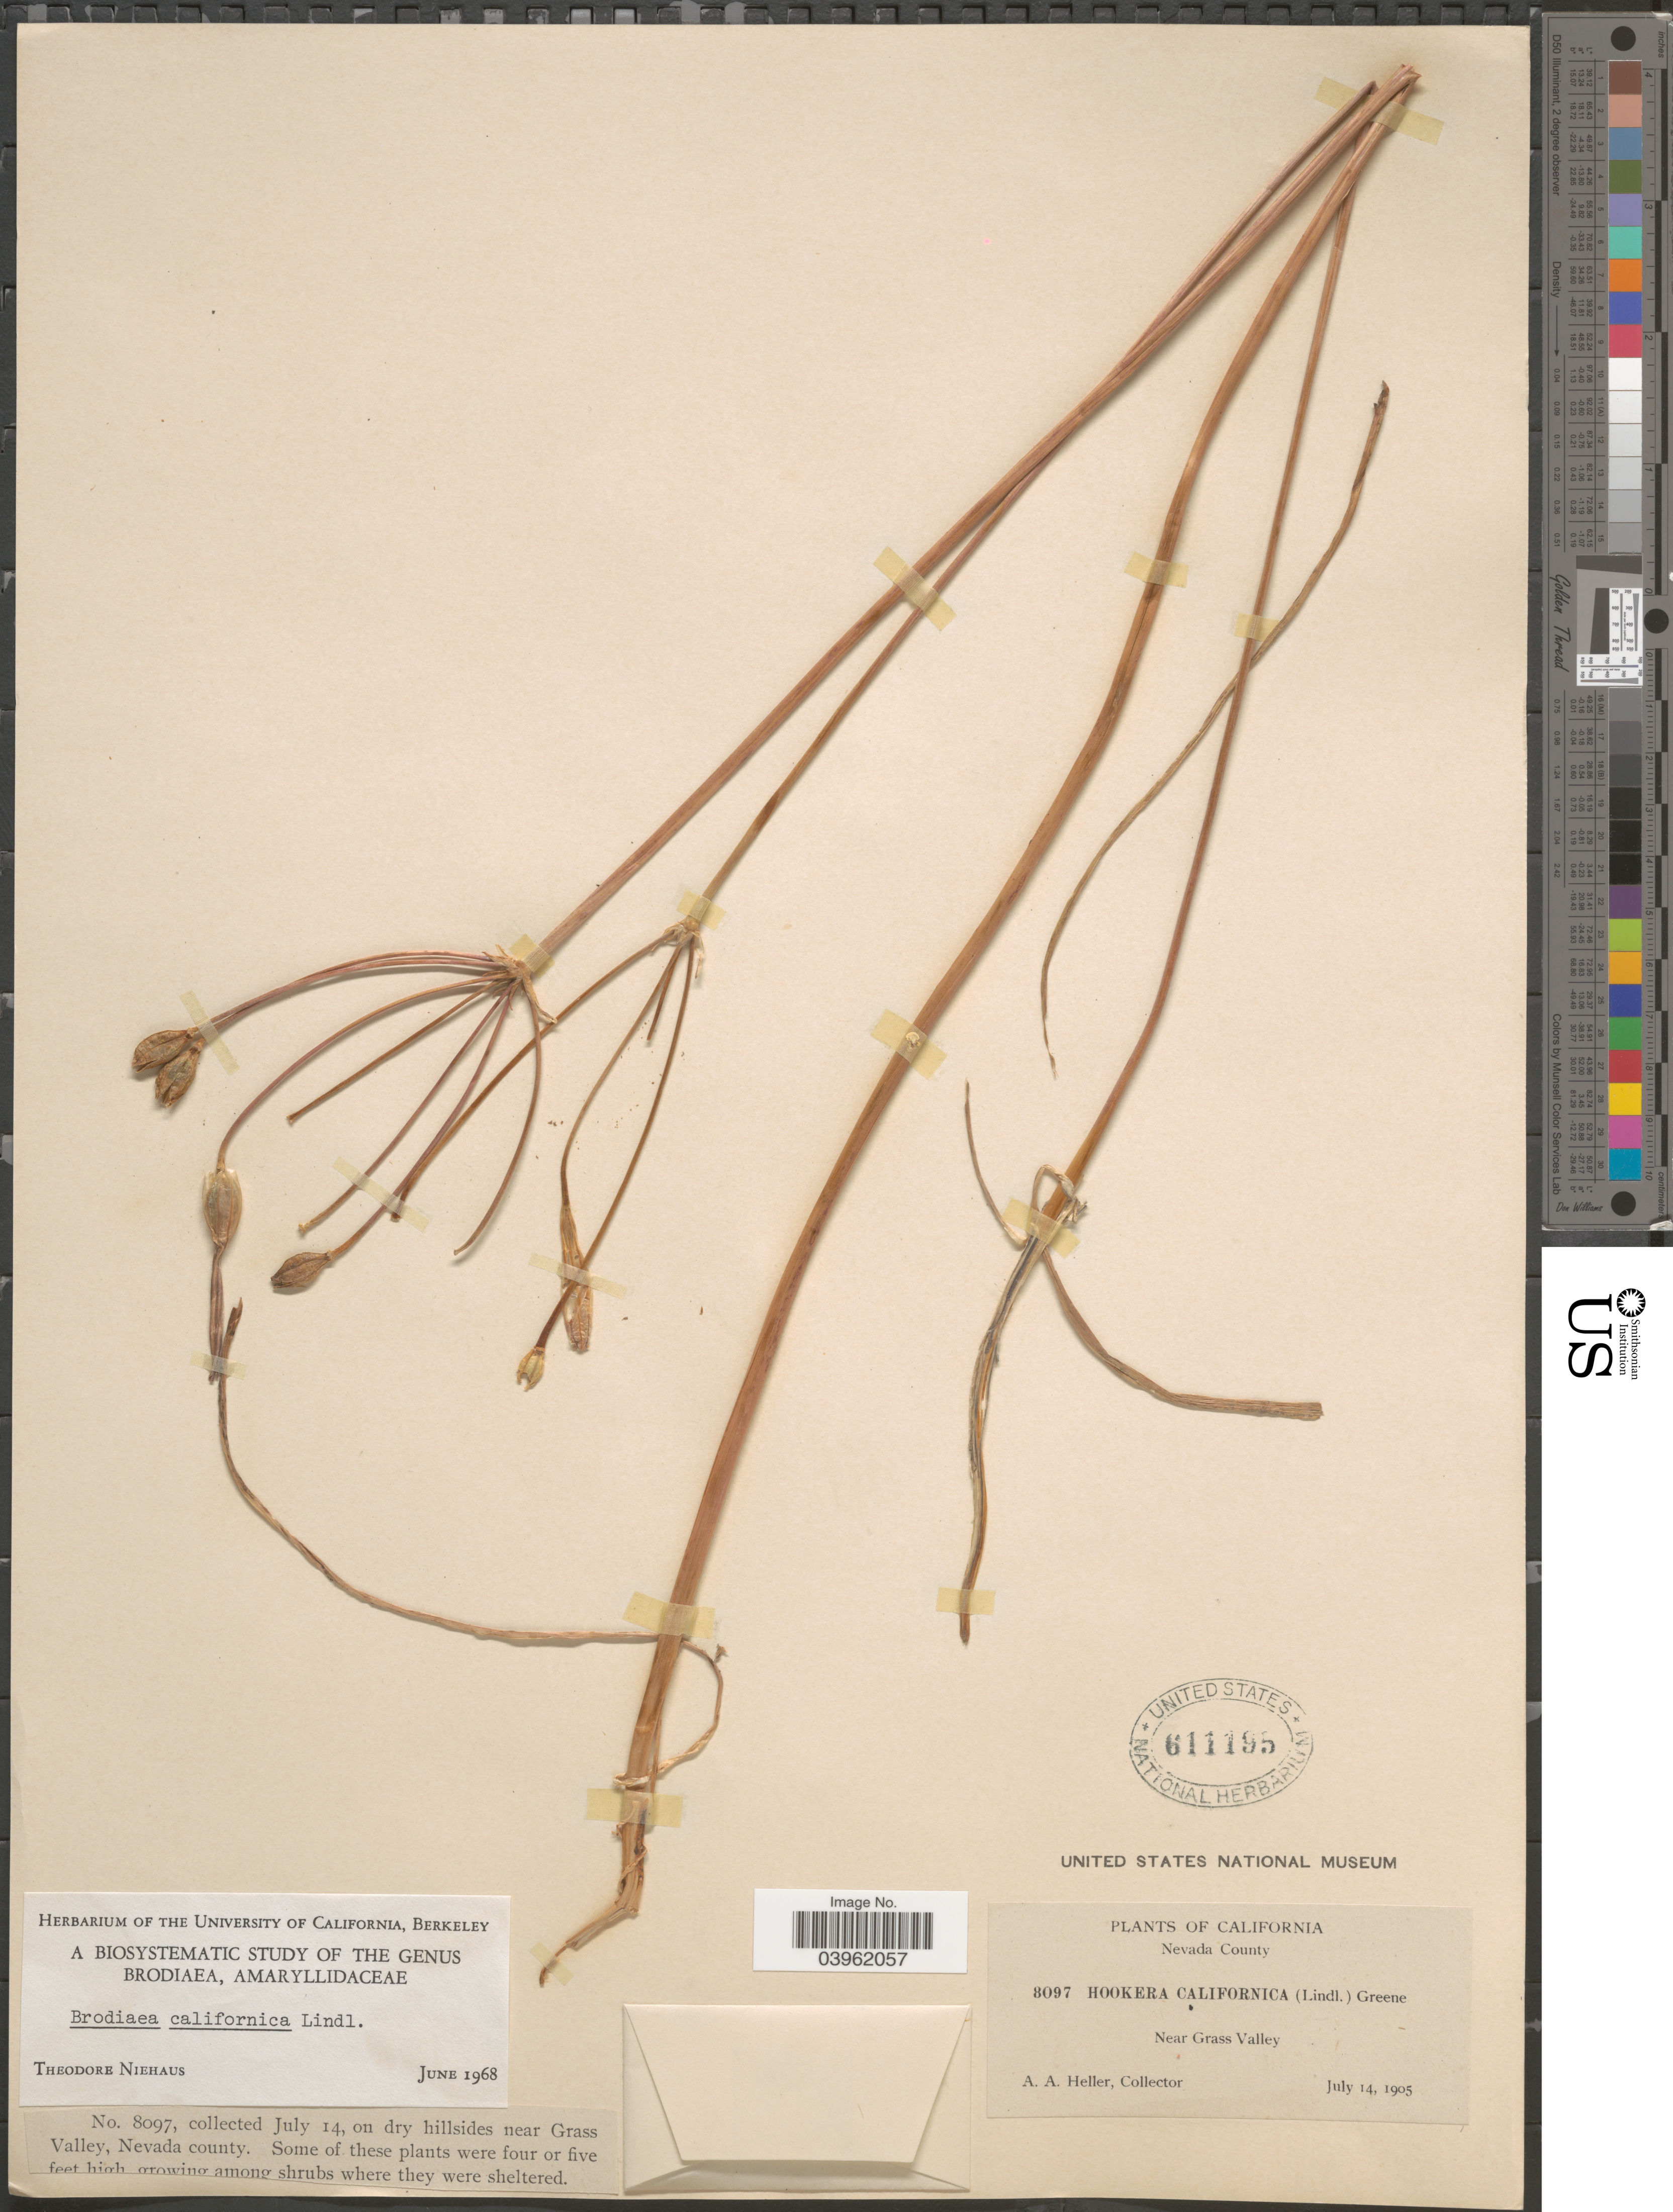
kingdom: Plantae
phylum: Tracheophyta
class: Liliopsida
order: Asparagales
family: Asparagaceae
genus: Brodiaea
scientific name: Brodiaea californica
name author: Lindl. ex Lem.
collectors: A. A. Heller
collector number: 8097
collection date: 1905-07-14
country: United States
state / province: California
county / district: Nevada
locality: Nevada County. Near Grass Valley.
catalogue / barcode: US 611195